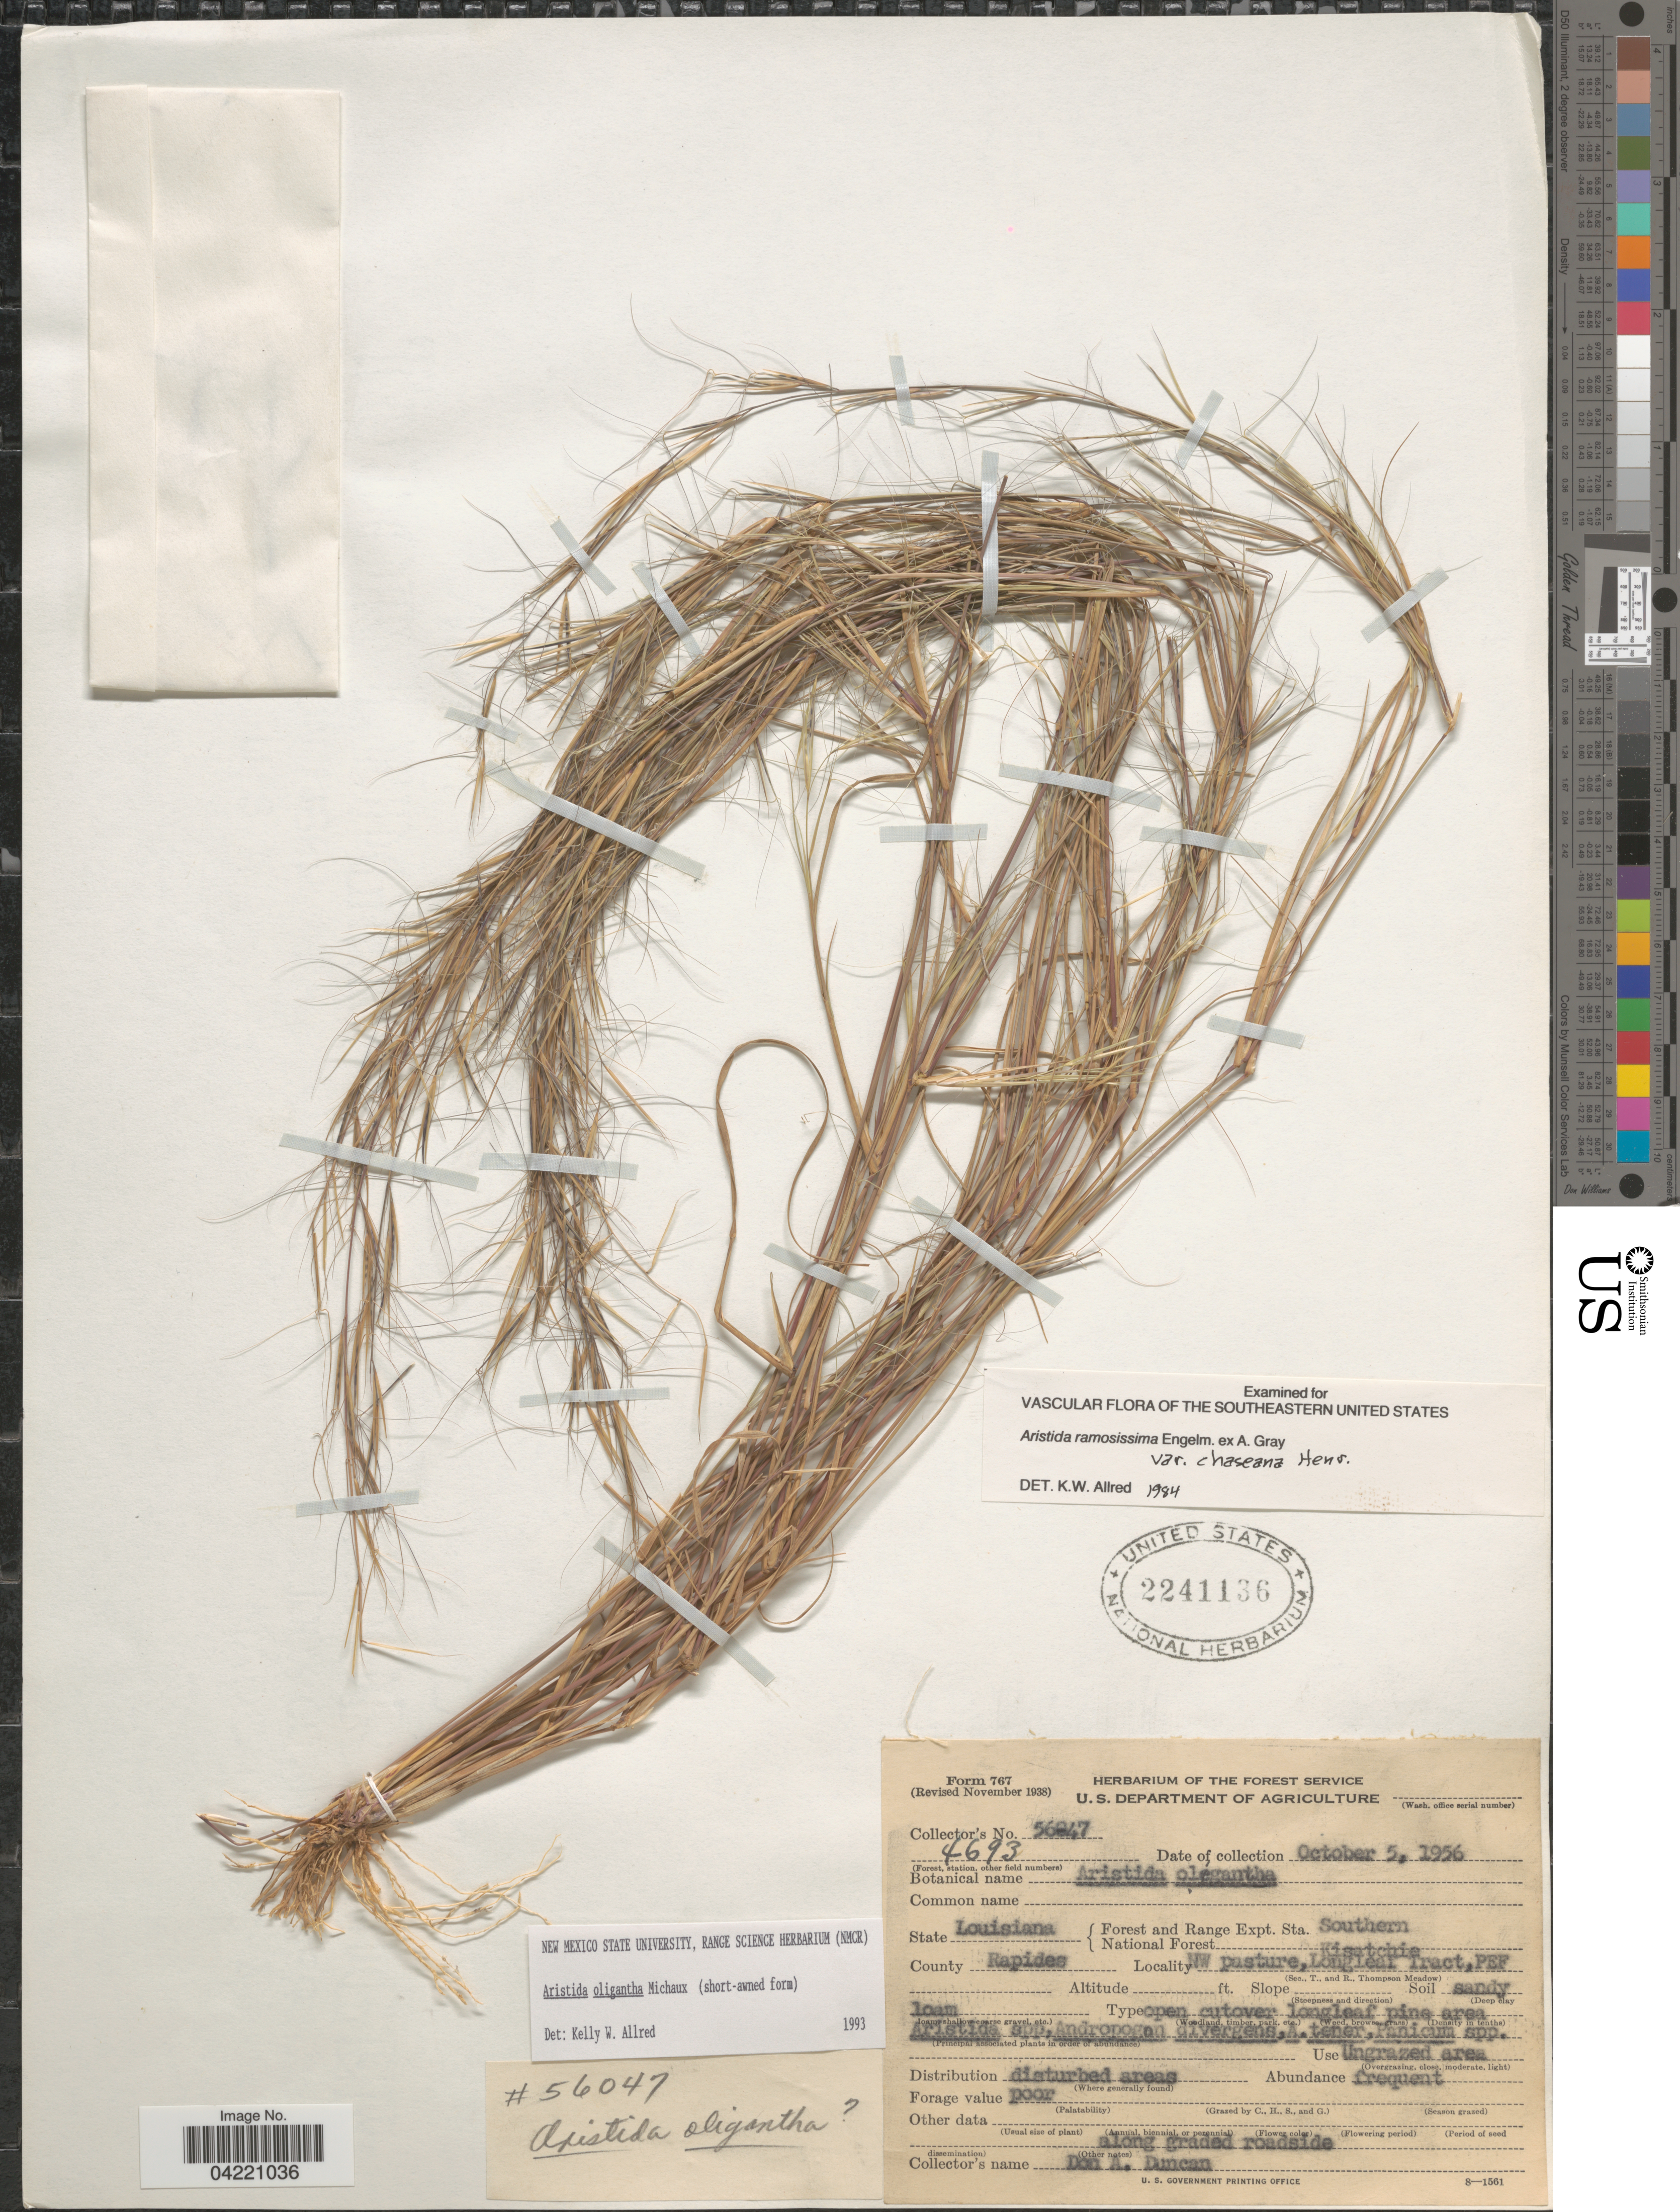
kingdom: Plantae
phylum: Tracheophyta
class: Liliopsida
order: Poales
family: Poaceae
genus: Aristida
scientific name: Aristida oligantha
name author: Michx.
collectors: D. Duncan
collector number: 56047/4693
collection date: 1956-10-05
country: United States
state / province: Louisiana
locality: Forest and Range Expt. Sta. Southern. National Forest Kisatchie. County Rapides. NW pasture, Longleaf Tract, PEF.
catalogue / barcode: US 2241136